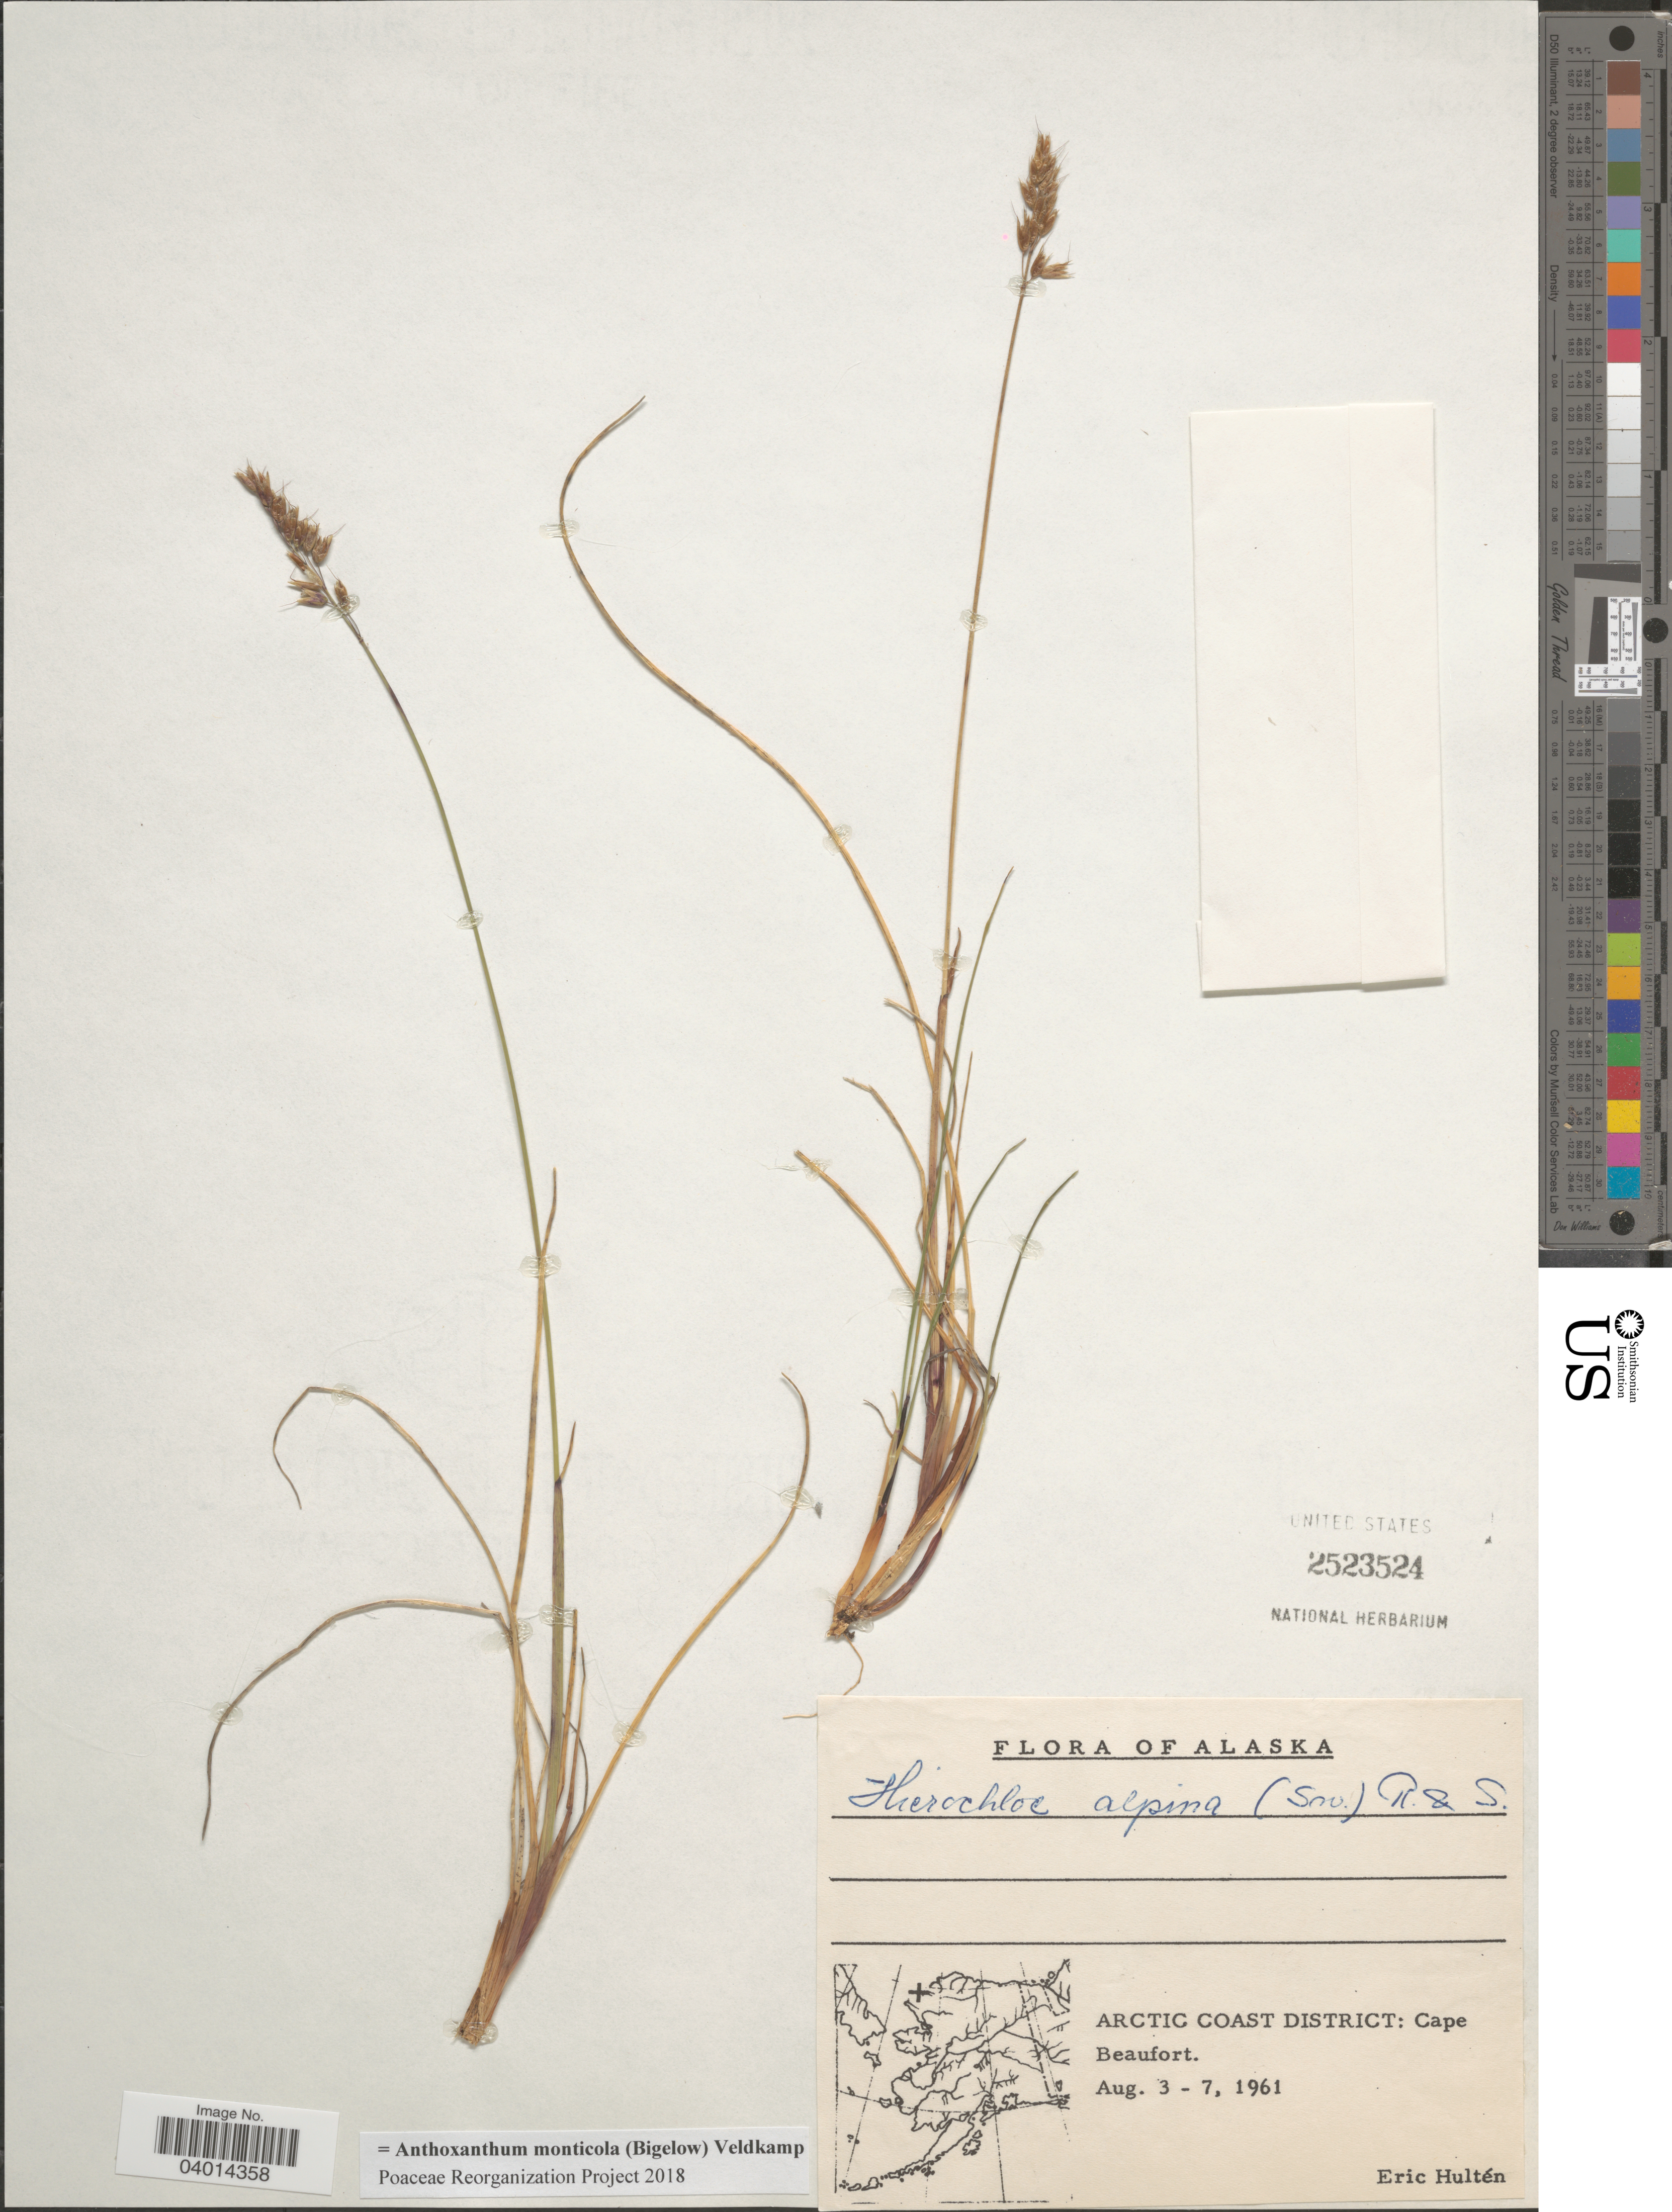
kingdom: Plantae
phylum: Tracheophyta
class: Liliopsida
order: Poales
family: Poaceae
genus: Anthoxanthum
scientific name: Anthoxanthum monticola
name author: (Bigelow) Veldkamp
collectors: E. G. Hultén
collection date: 1961-08-03/1961-08-07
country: United States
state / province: Alaska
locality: Arctic Coast District: Cape Beaufort.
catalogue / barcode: US 2523524